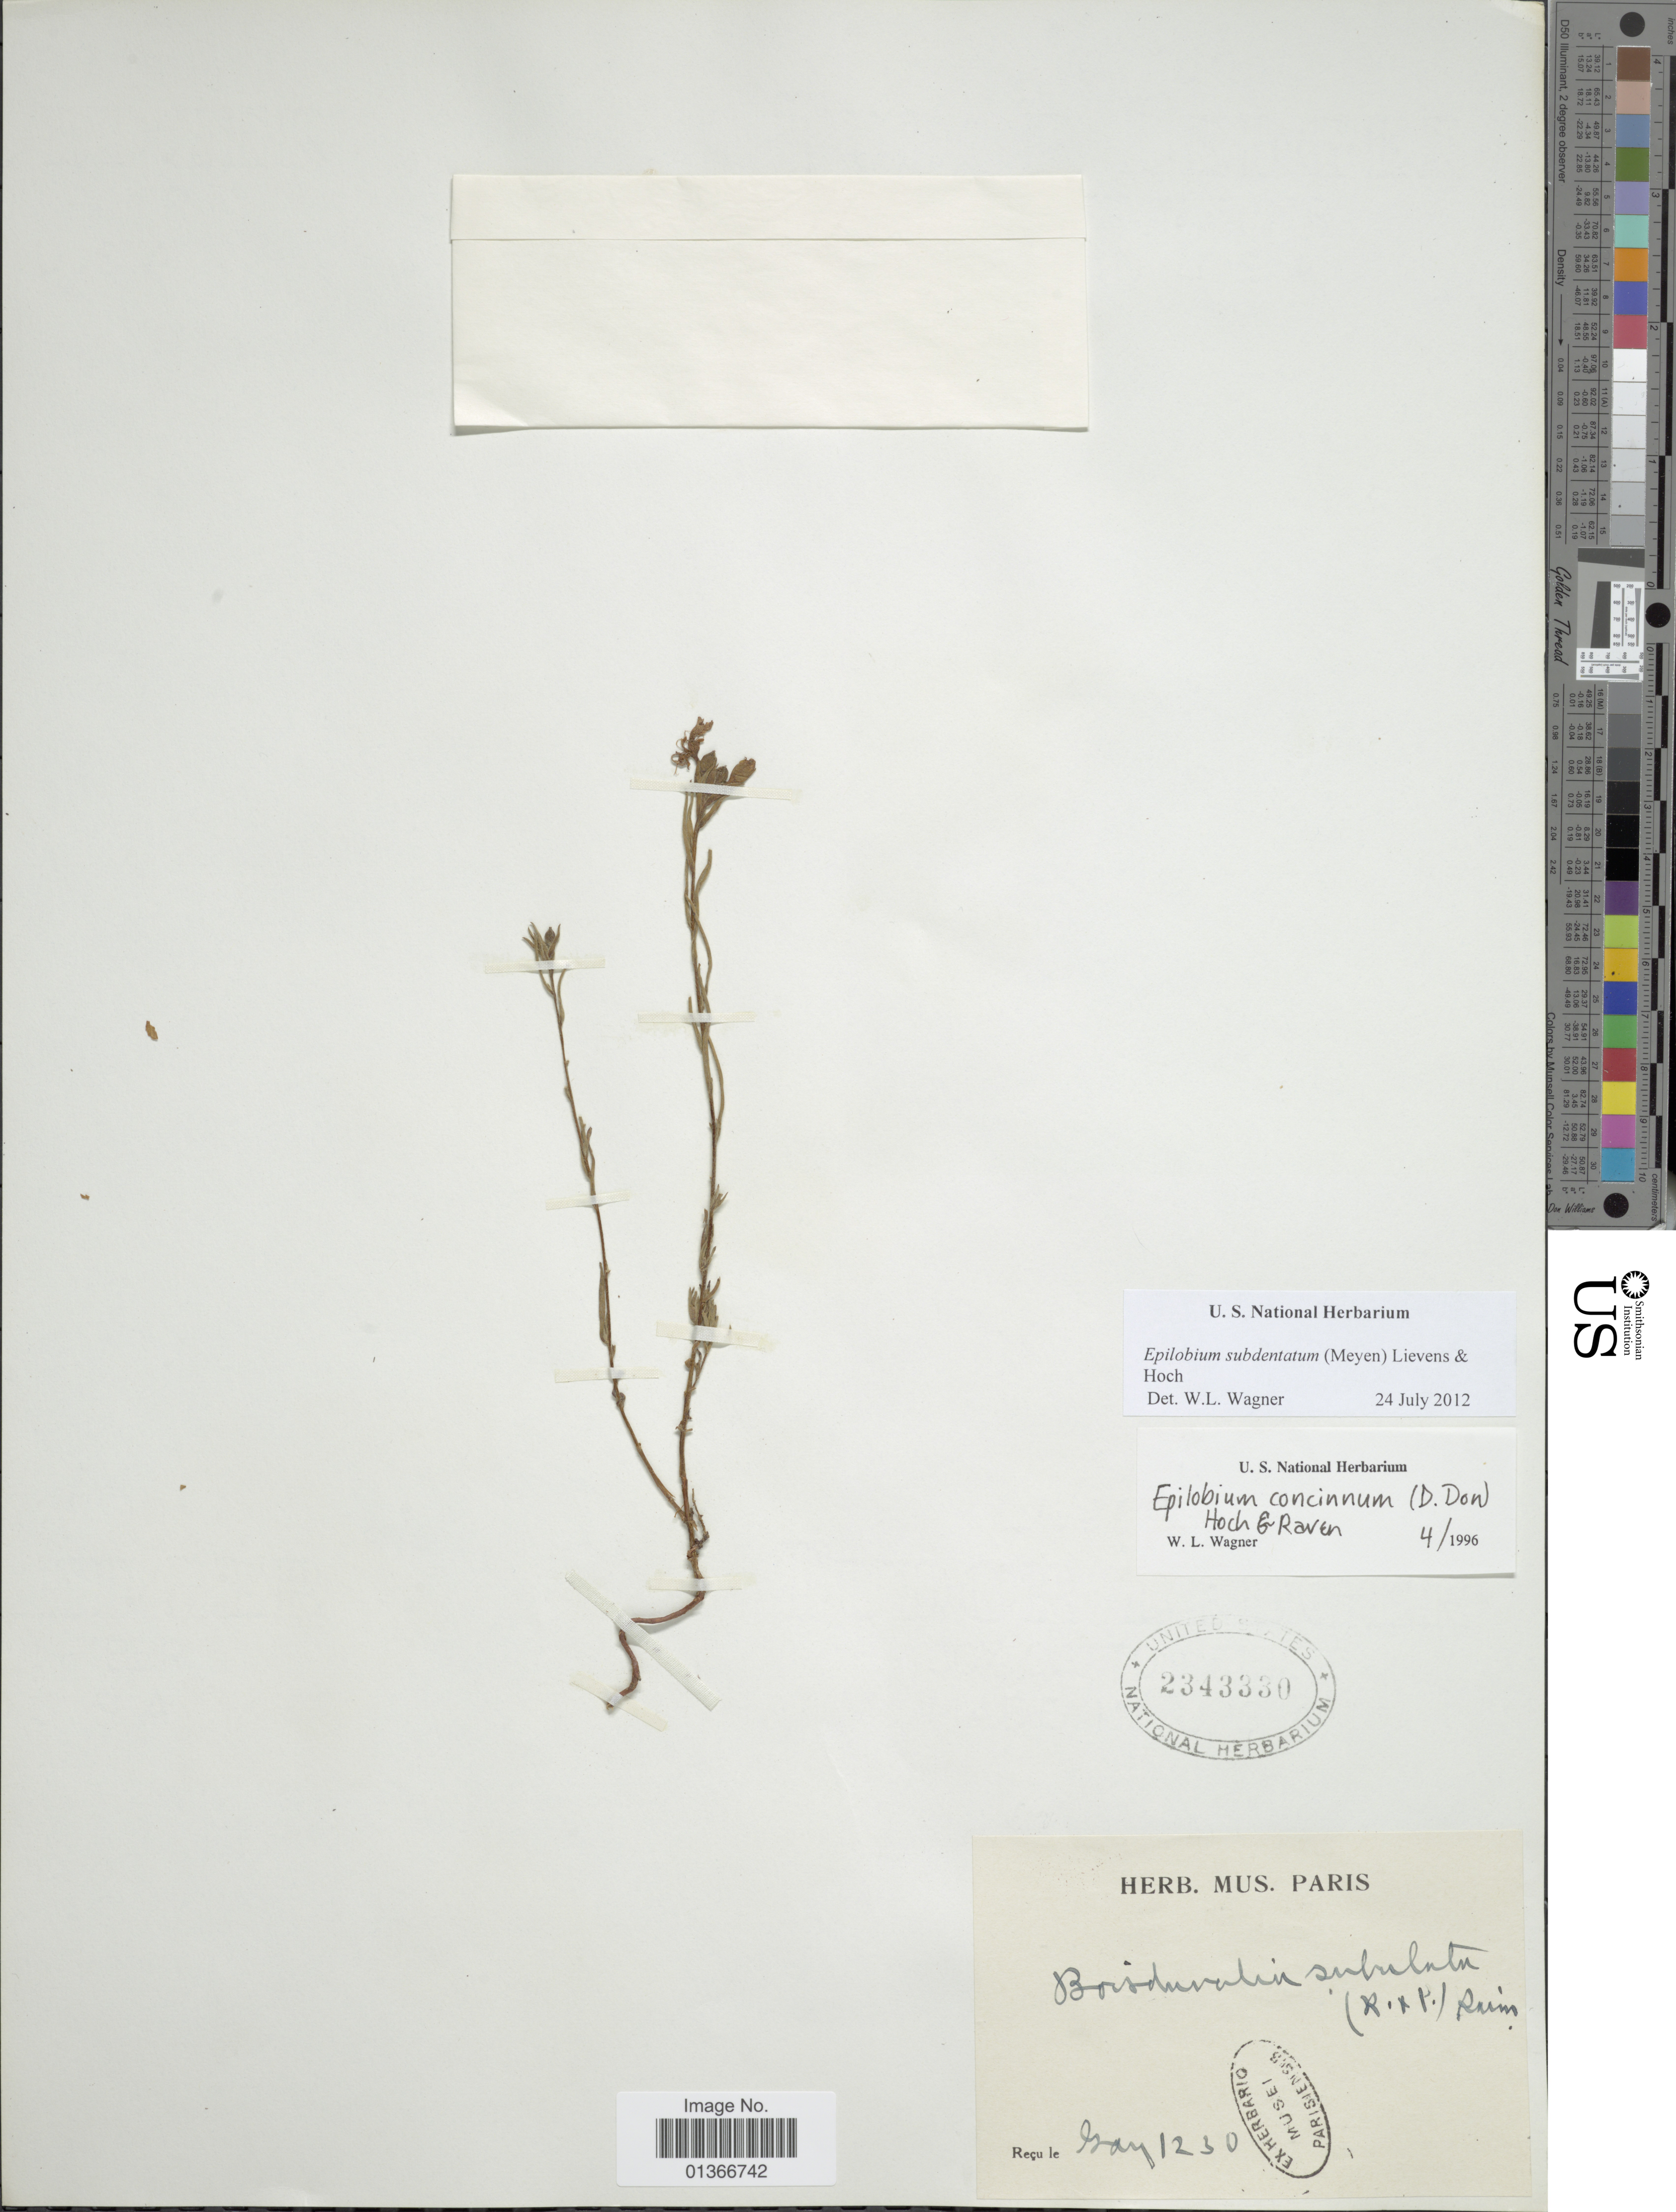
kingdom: Plantae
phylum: Tracheophyta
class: Magnoliopsida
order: Myrtales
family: Onagraceae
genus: Epilobium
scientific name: Epilobium subdentatum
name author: (Meyen) Lievens & Hoch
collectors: Herb. Mus. Paris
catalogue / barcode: US 2343330